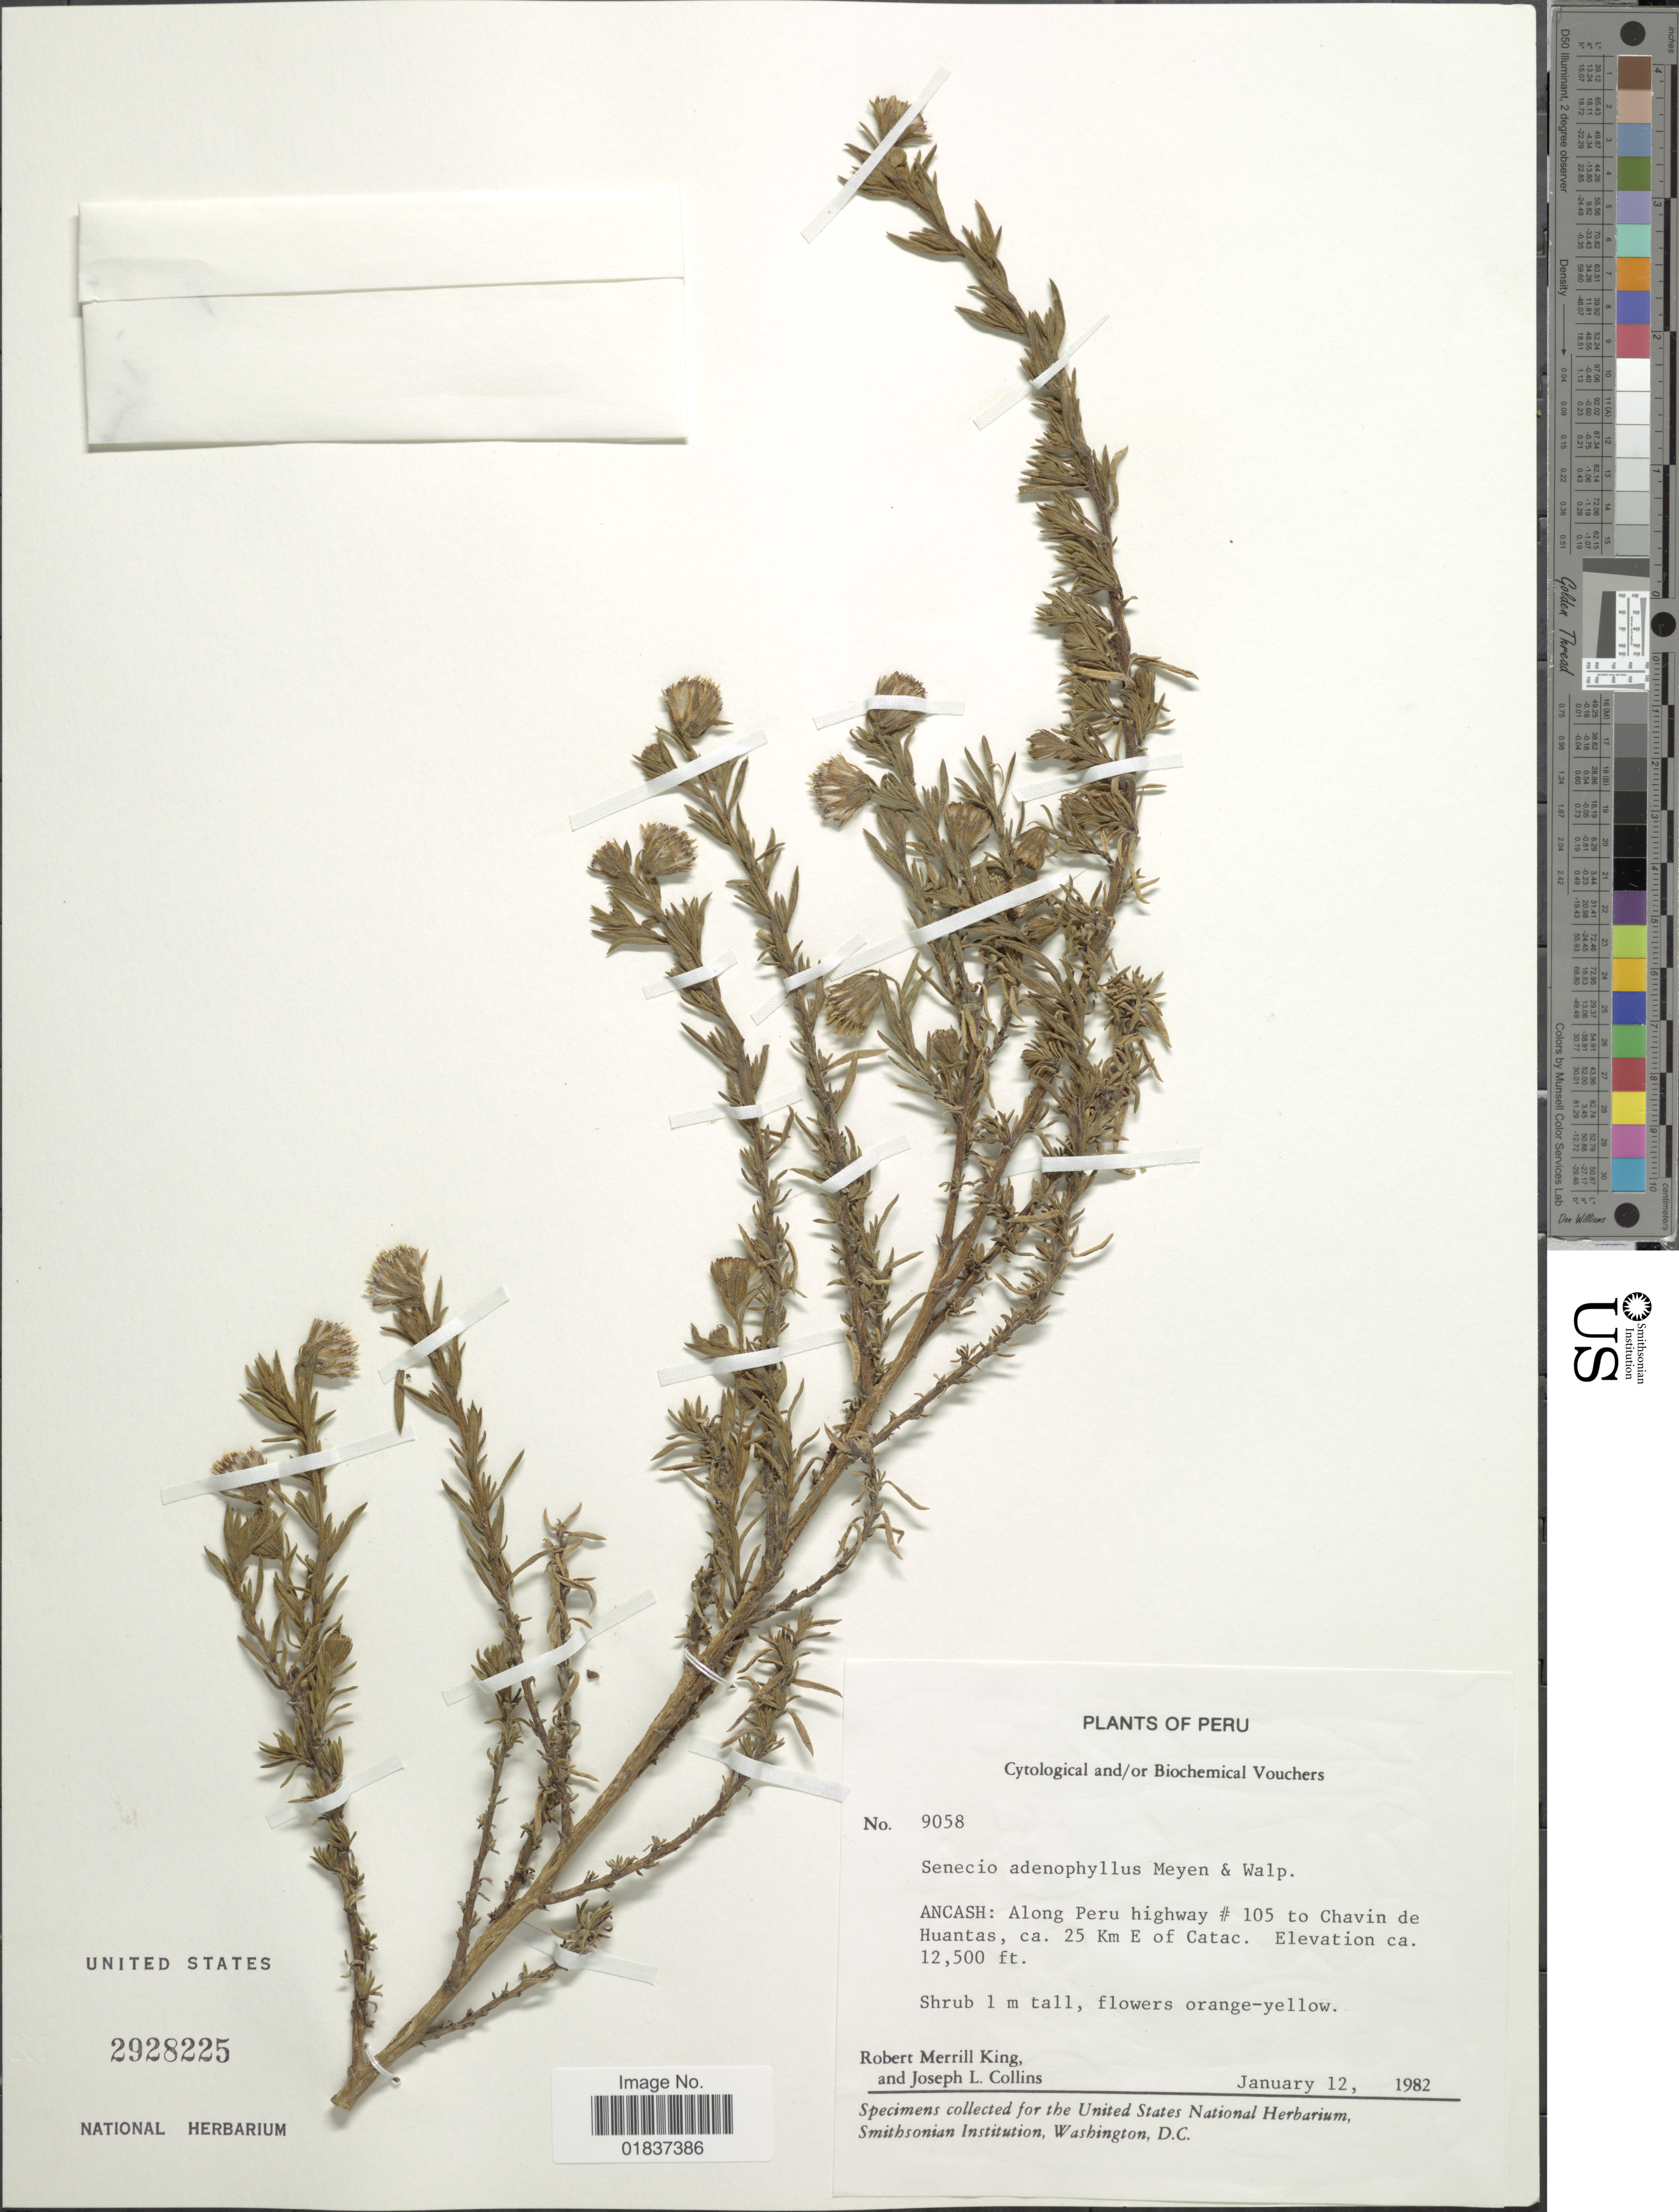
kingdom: Plantae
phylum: Tracheophyta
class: Magnoliopsida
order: Asterales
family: Asteraceae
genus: Senecio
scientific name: Senecio adenophyllus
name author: Meyen & Walp.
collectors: R. M. King & J. L. Collins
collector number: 9058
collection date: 1982-01-12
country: Peru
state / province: Ancash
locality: Ancash: along Peru highway # 105 to Chavin de Huantas, ca. 25 Km. E. of Catac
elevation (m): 3810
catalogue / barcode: US 2928225